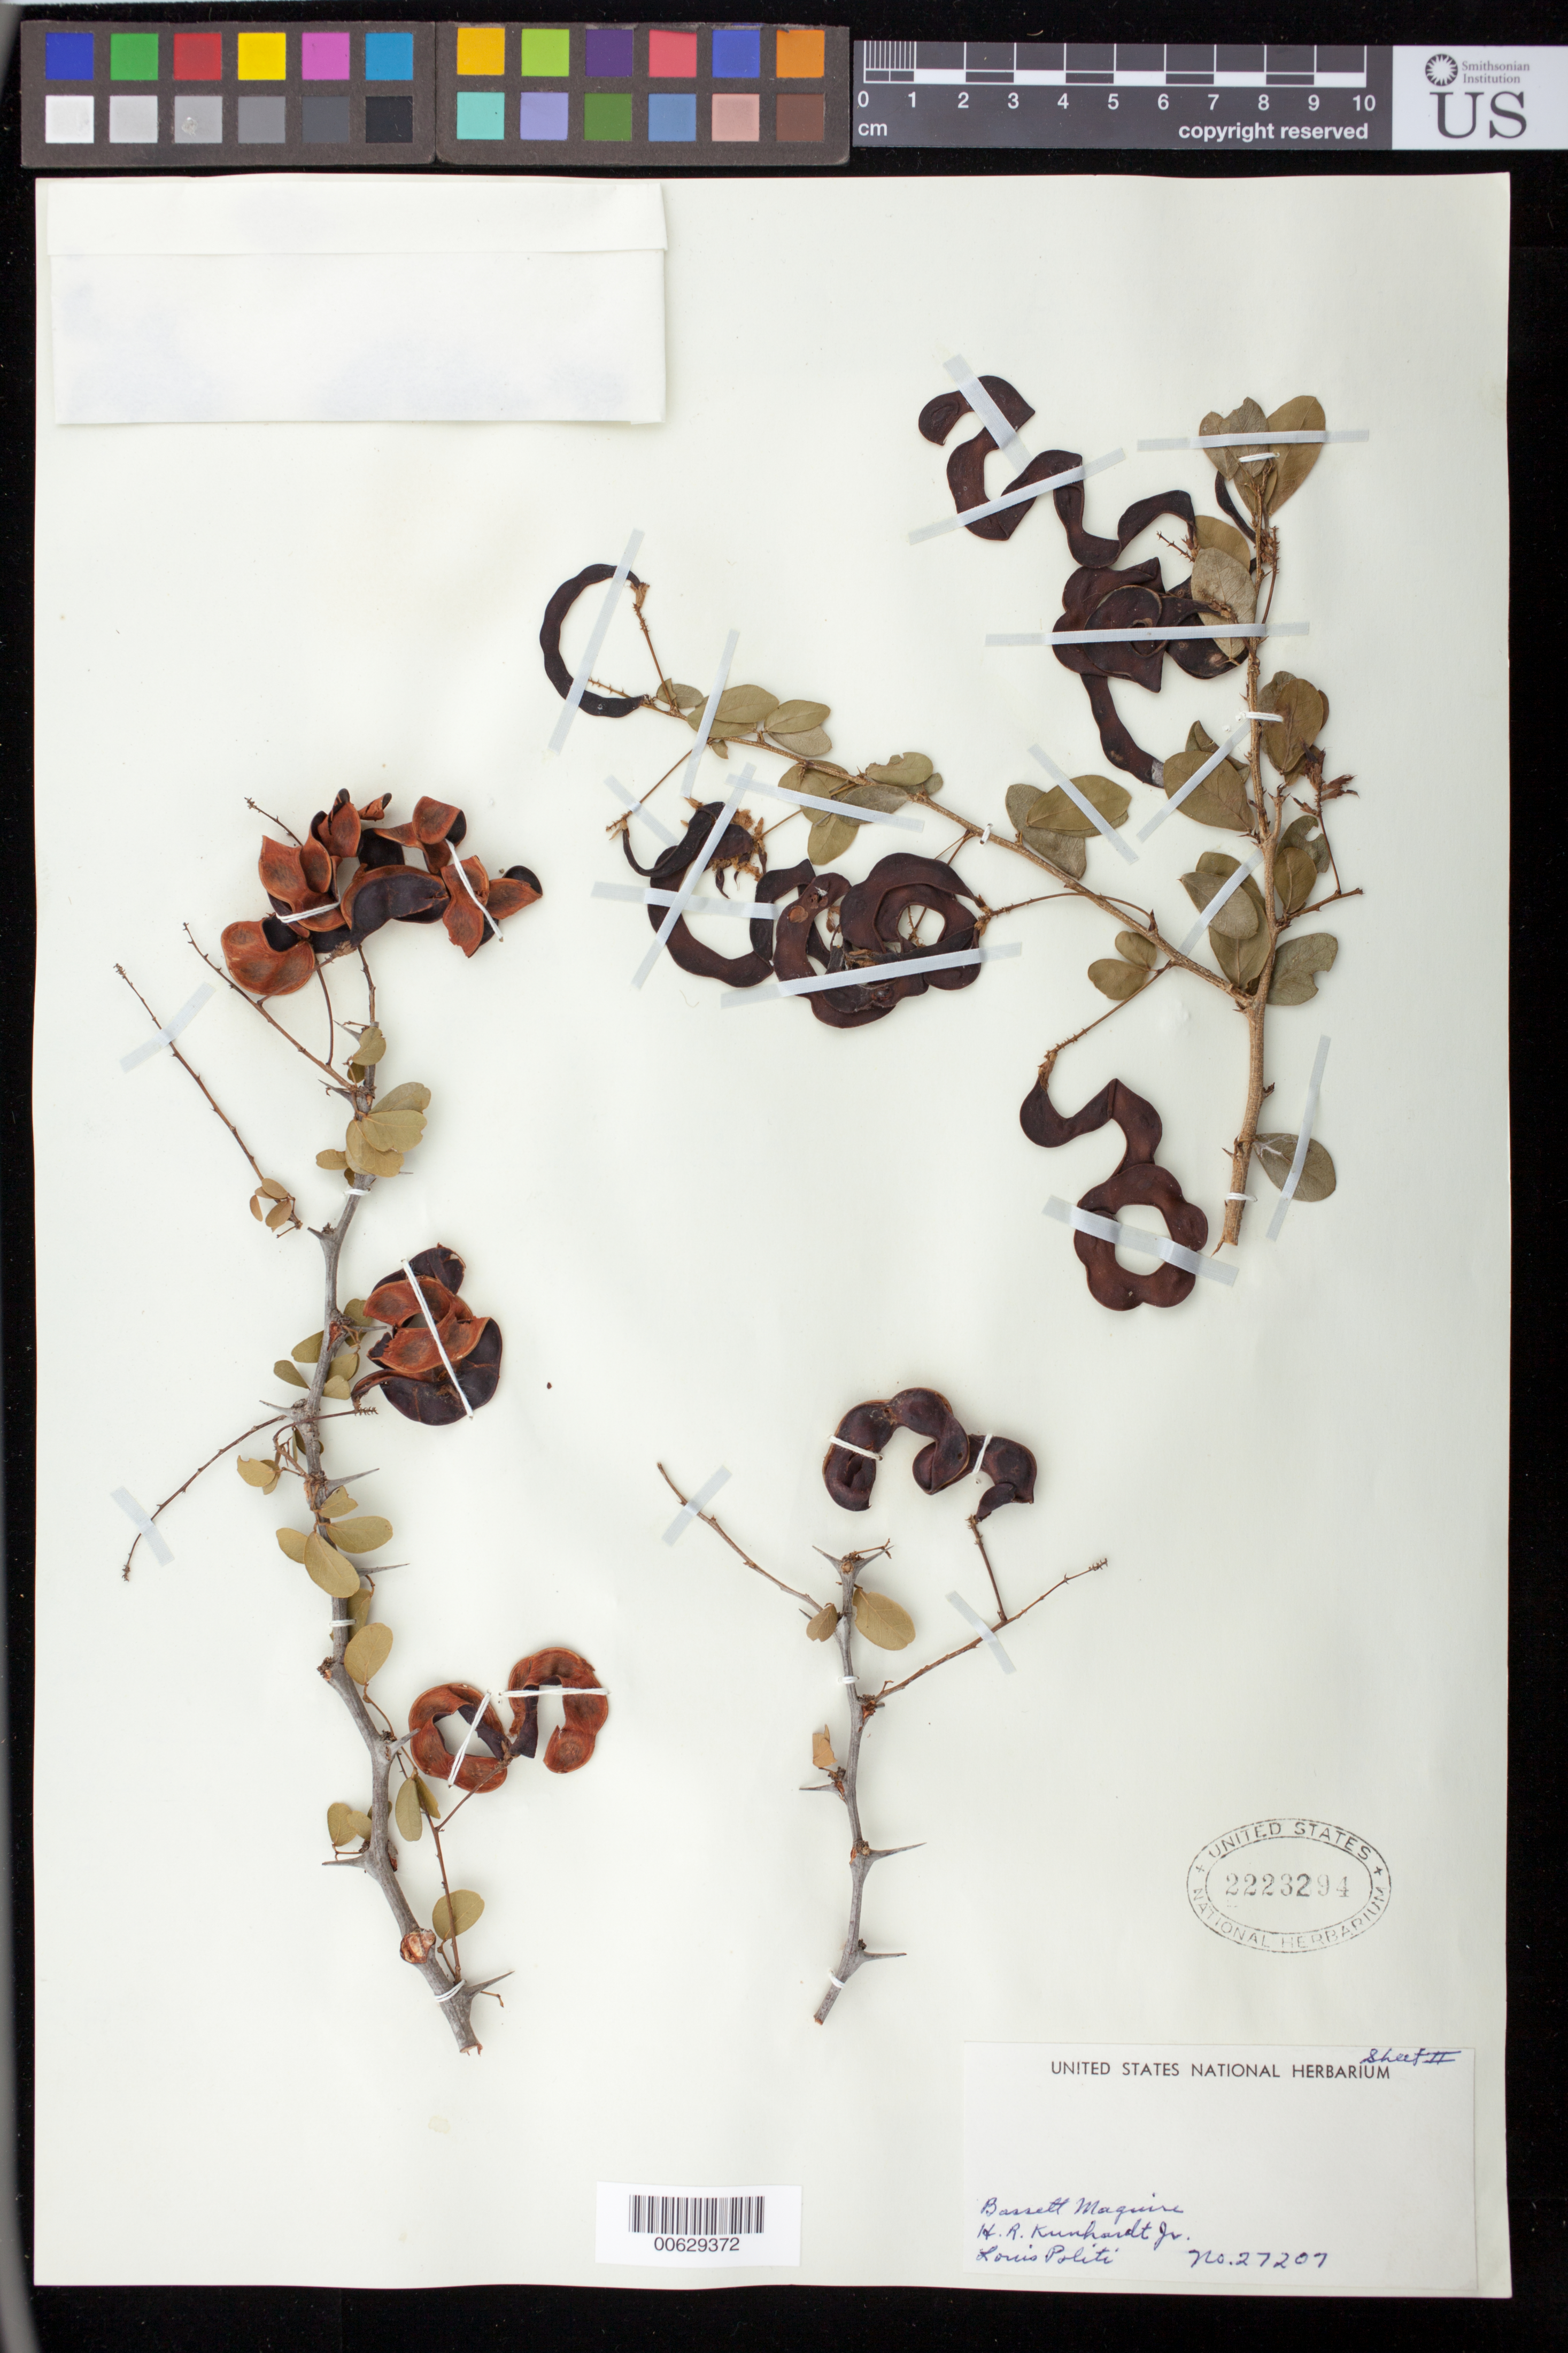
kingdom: Plantae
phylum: Tracheophyta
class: Magnoliopsida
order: Fabales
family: Fabaceae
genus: Pithecellobium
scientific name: Pithecellobium dulce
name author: (Roxb.) Benth.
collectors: B. Maguire, H. Kunhardt & L. Politi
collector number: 27207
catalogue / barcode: US 2223294